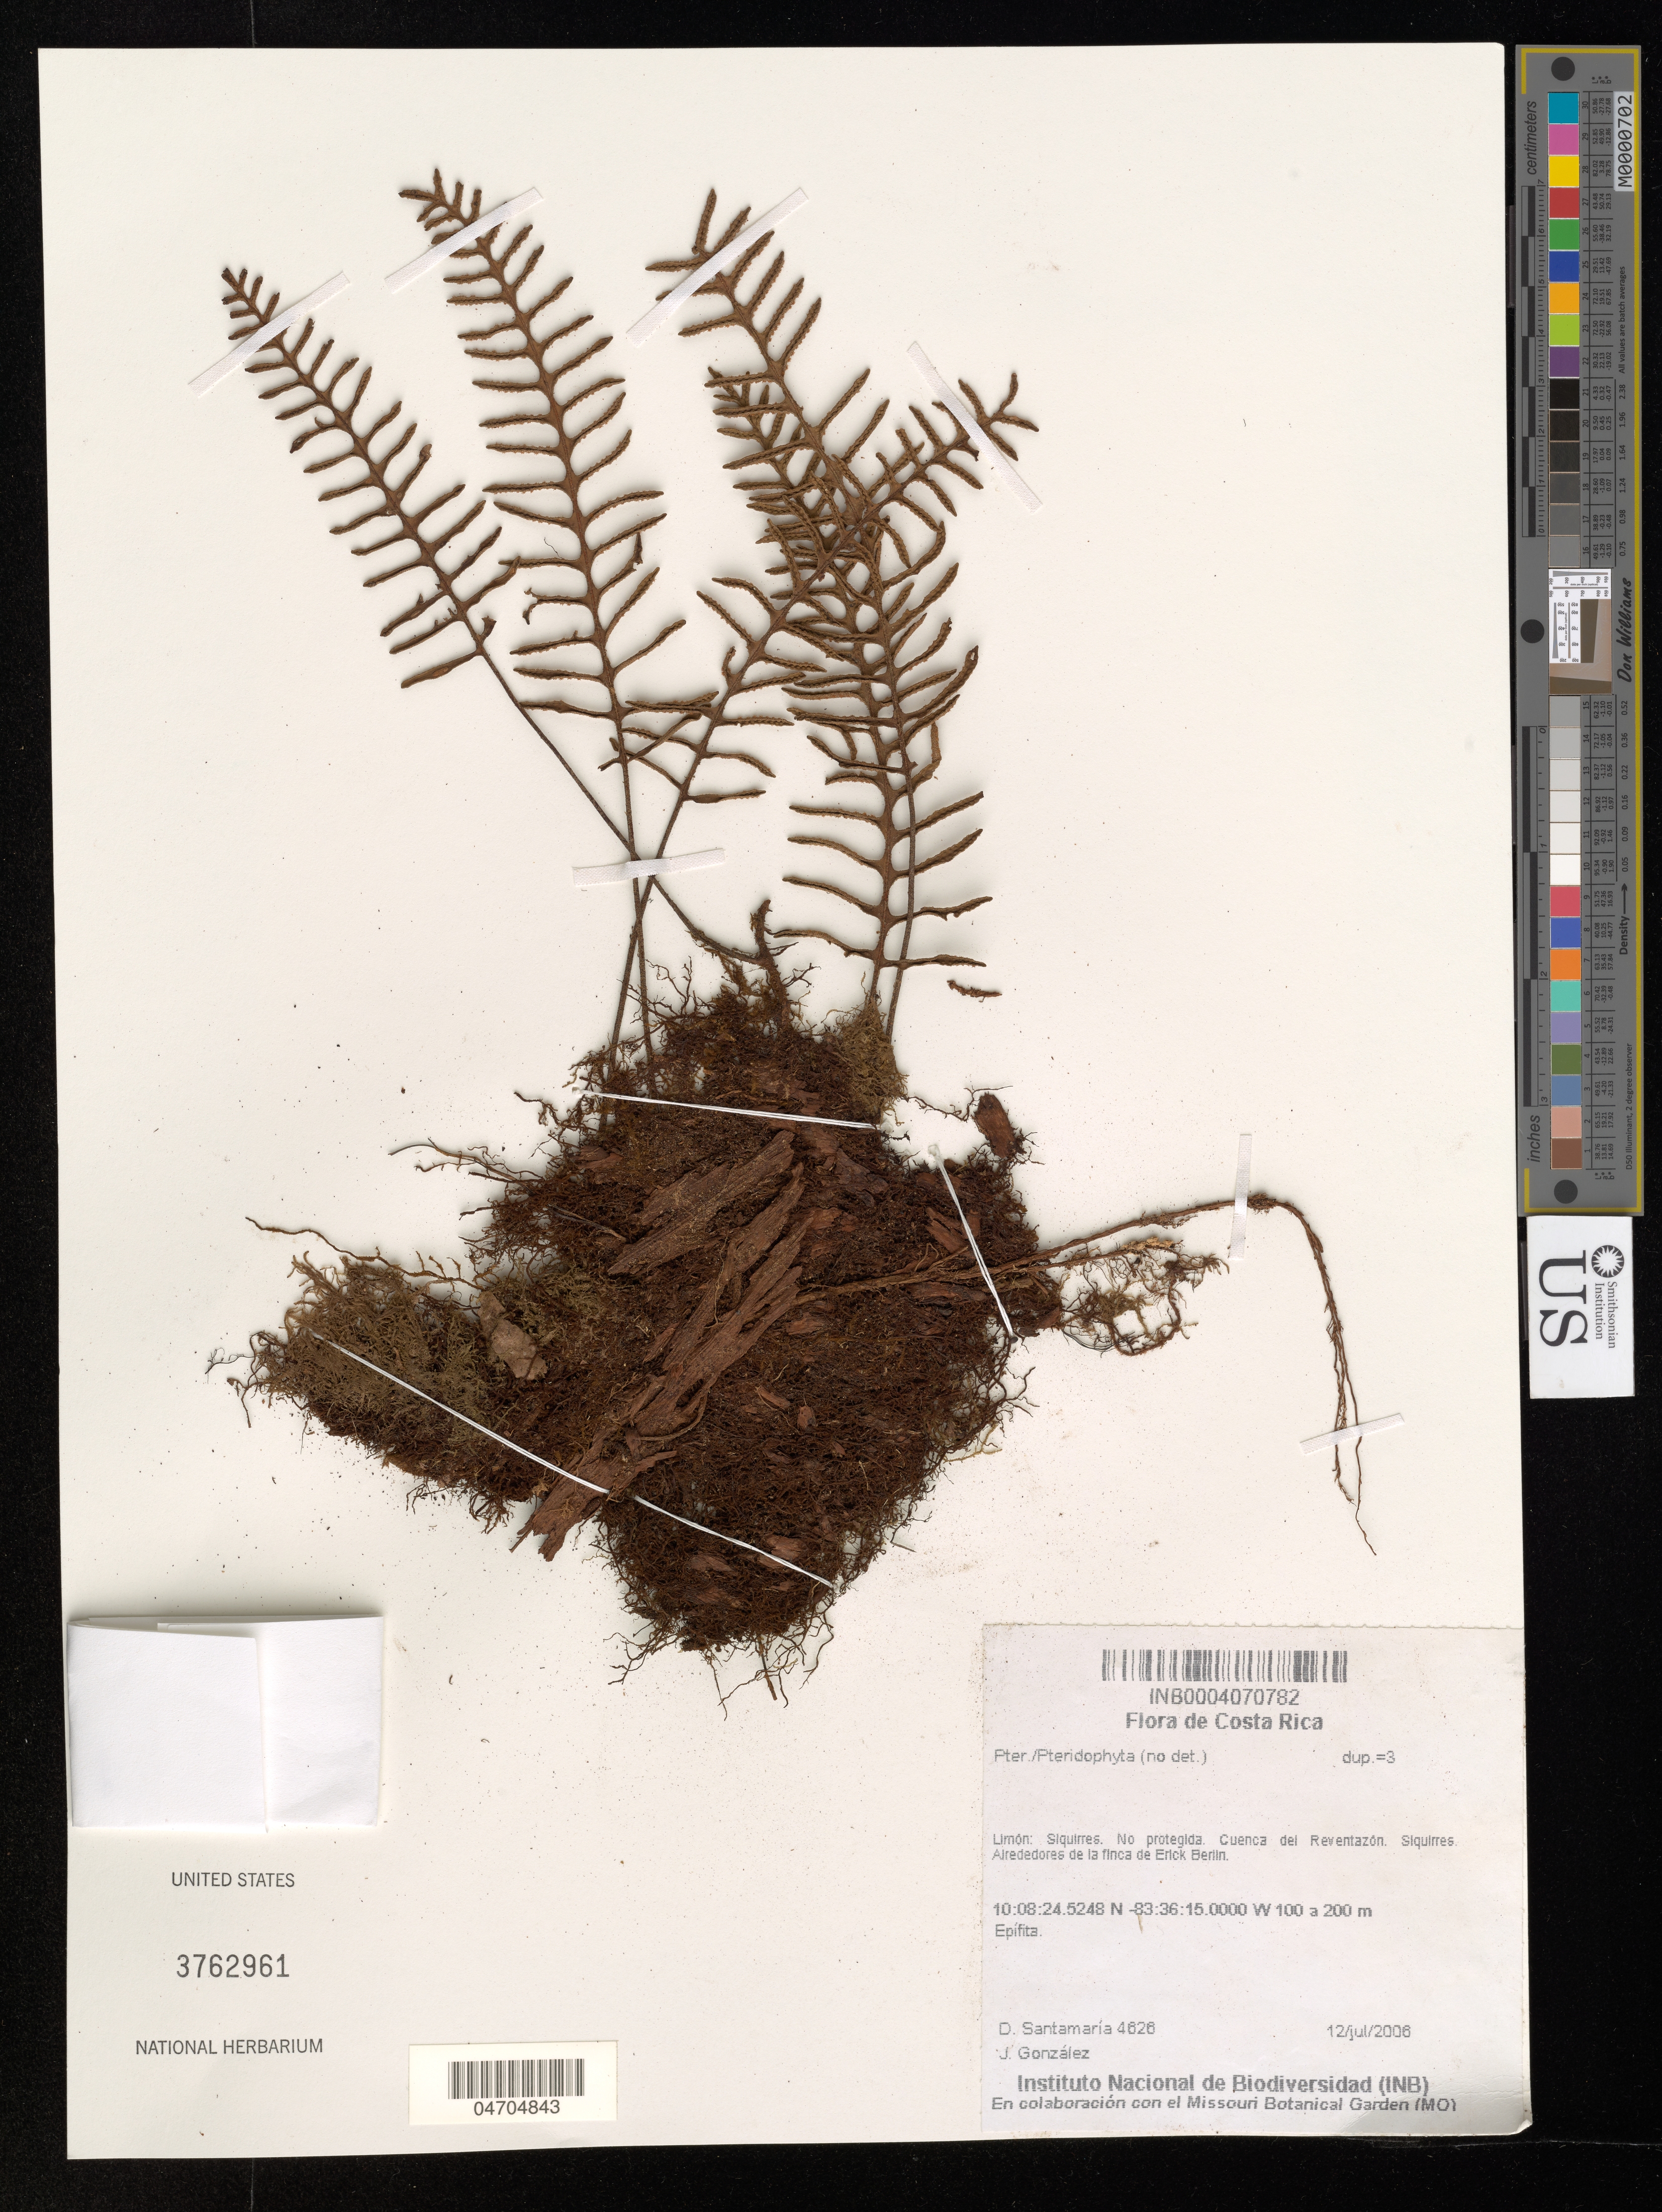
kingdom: Plantae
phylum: Tracheophyta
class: Polypodiopsida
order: Polypodiales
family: Pteridaceae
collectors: D. Santamaria & J. González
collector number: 4626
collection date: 2006-07-12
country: Costa Rica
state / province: Limón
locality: Siquirres. No protegida. Cuenca del Reventazón. Siquirres. Alrededores de la finca de Erick Berlin.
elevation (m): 100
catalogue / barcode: US 3762961